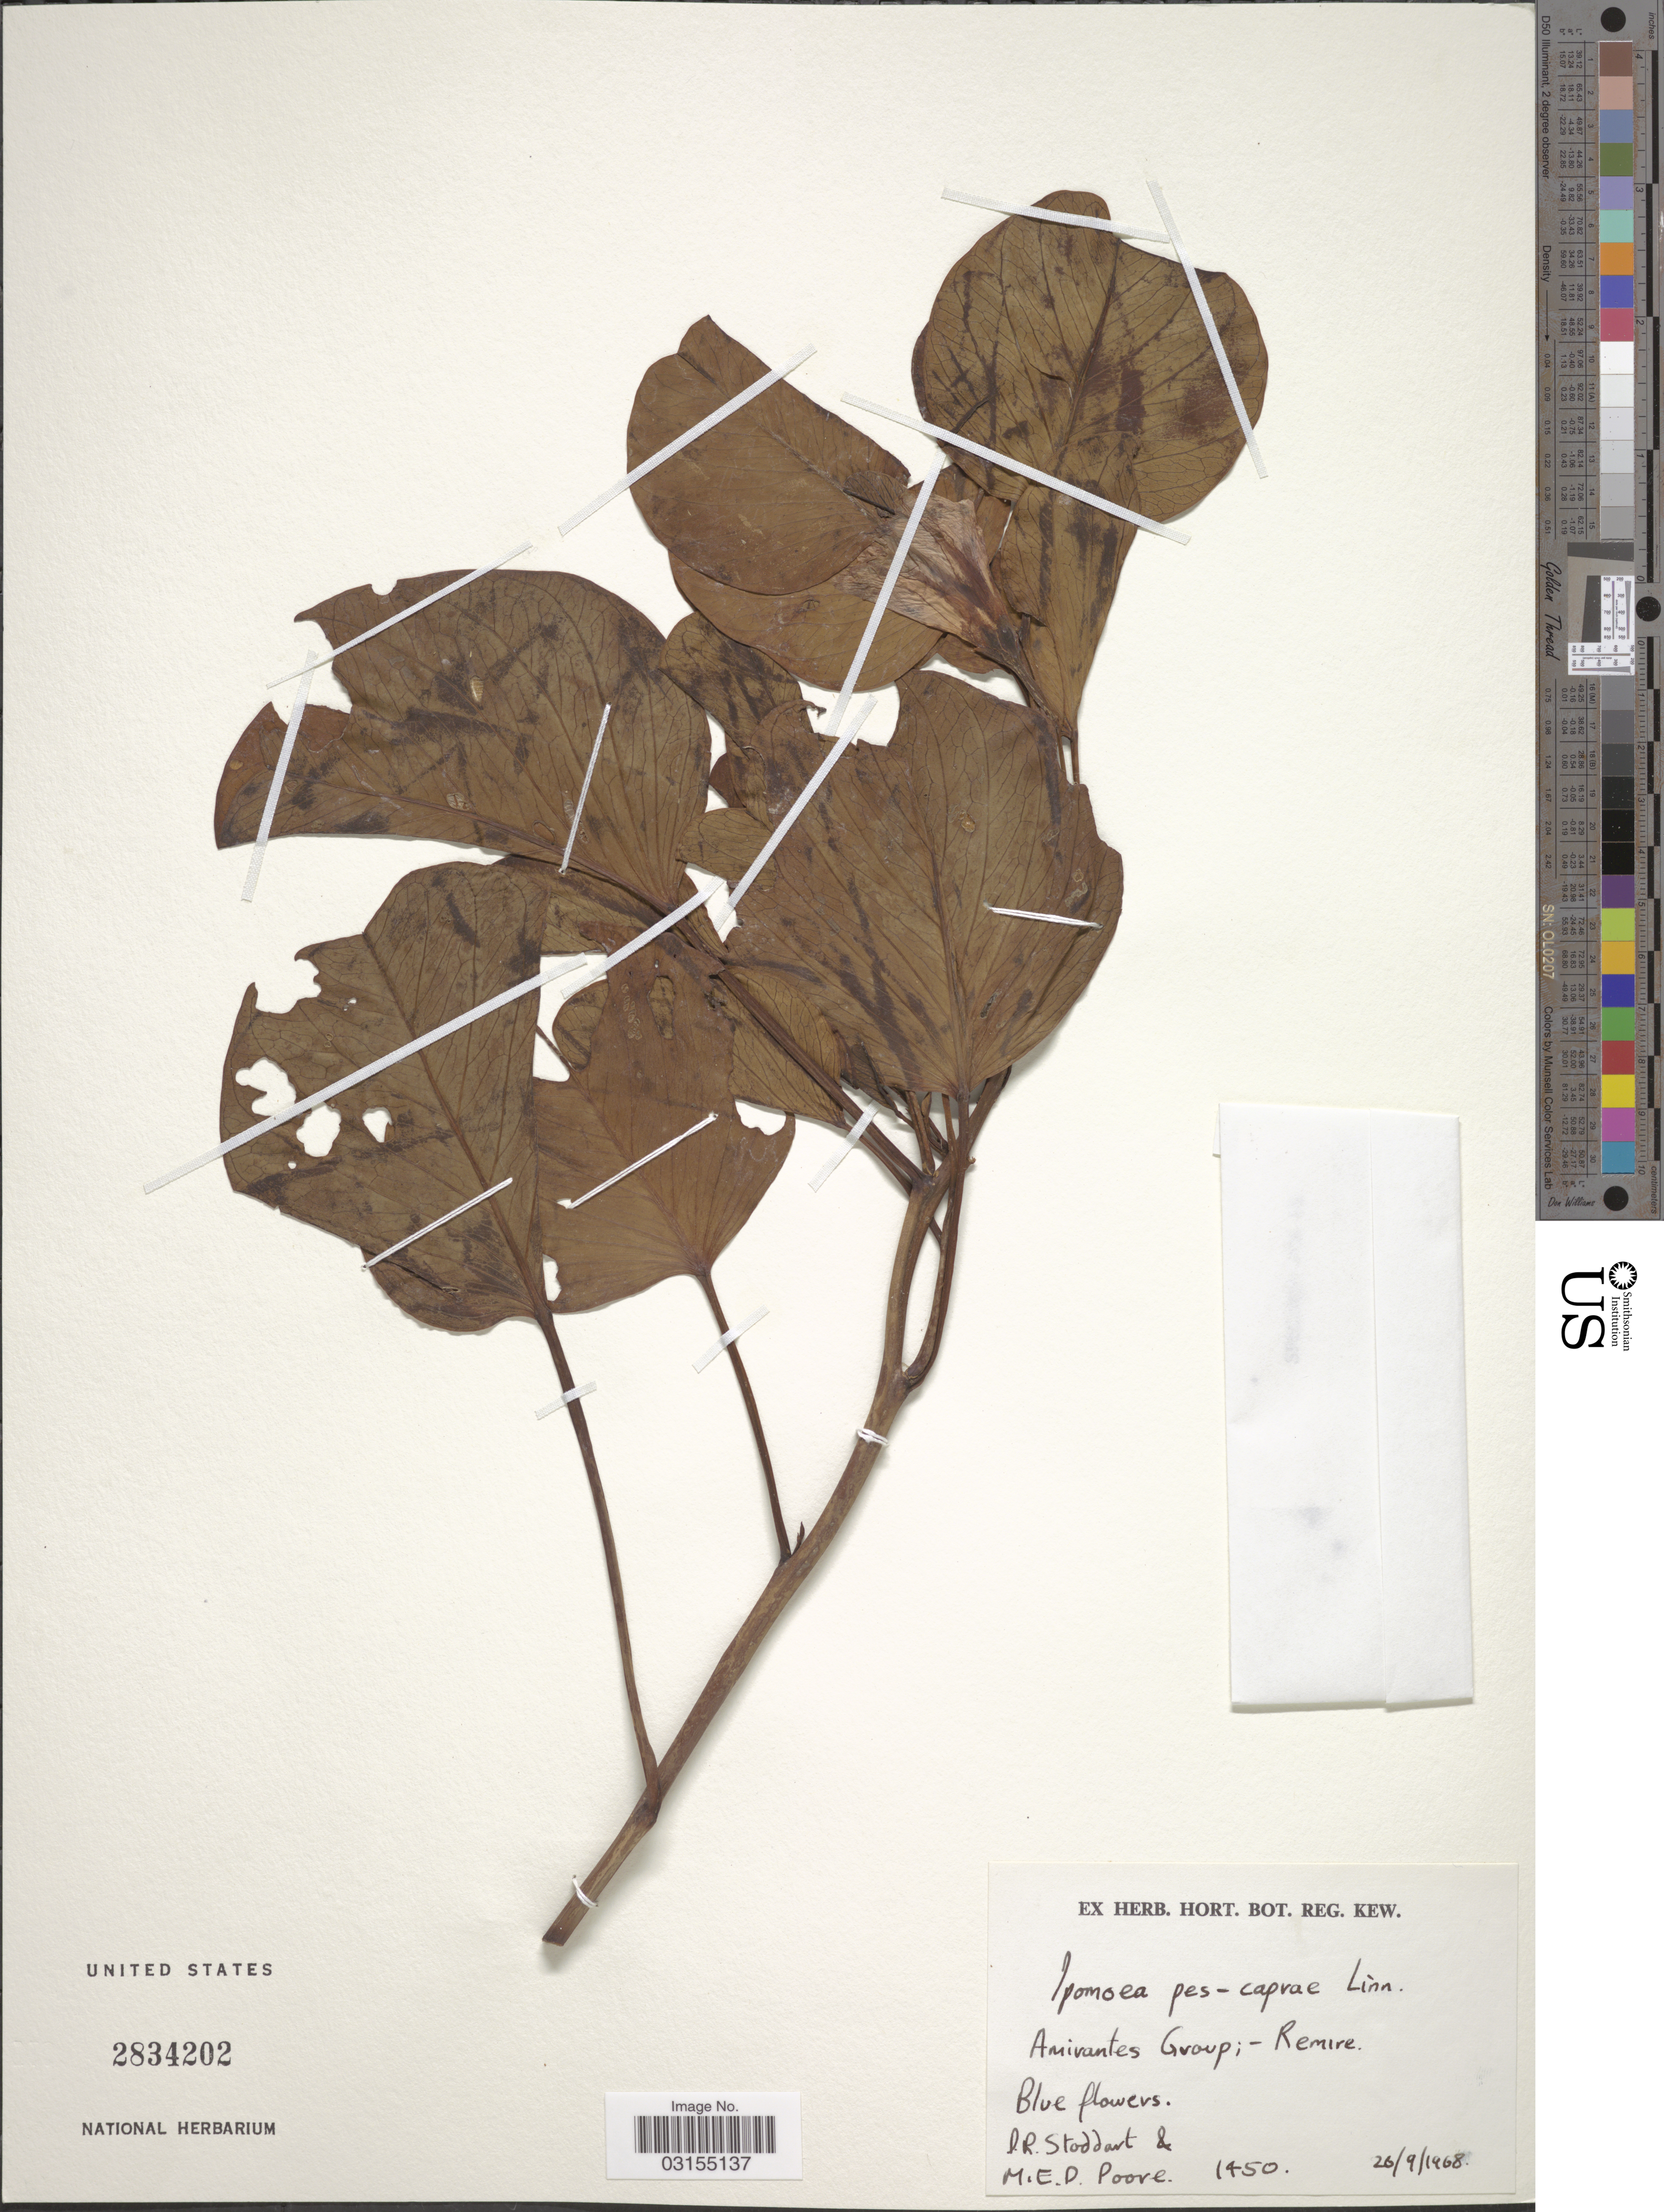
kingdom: Plantae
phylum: Tracheophyta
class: Magnoliopsida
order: Solanales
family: Convolvulaceae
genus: Ipomoea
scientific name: Ipomoea pes-caprae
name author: (L.) R. Br.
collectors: D. R. Stoddart & M. E. D. Poore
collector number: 1450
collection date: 1968-09-26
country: Seychelles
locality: Amirantes Group; - Remire.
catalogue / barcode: US 2834202